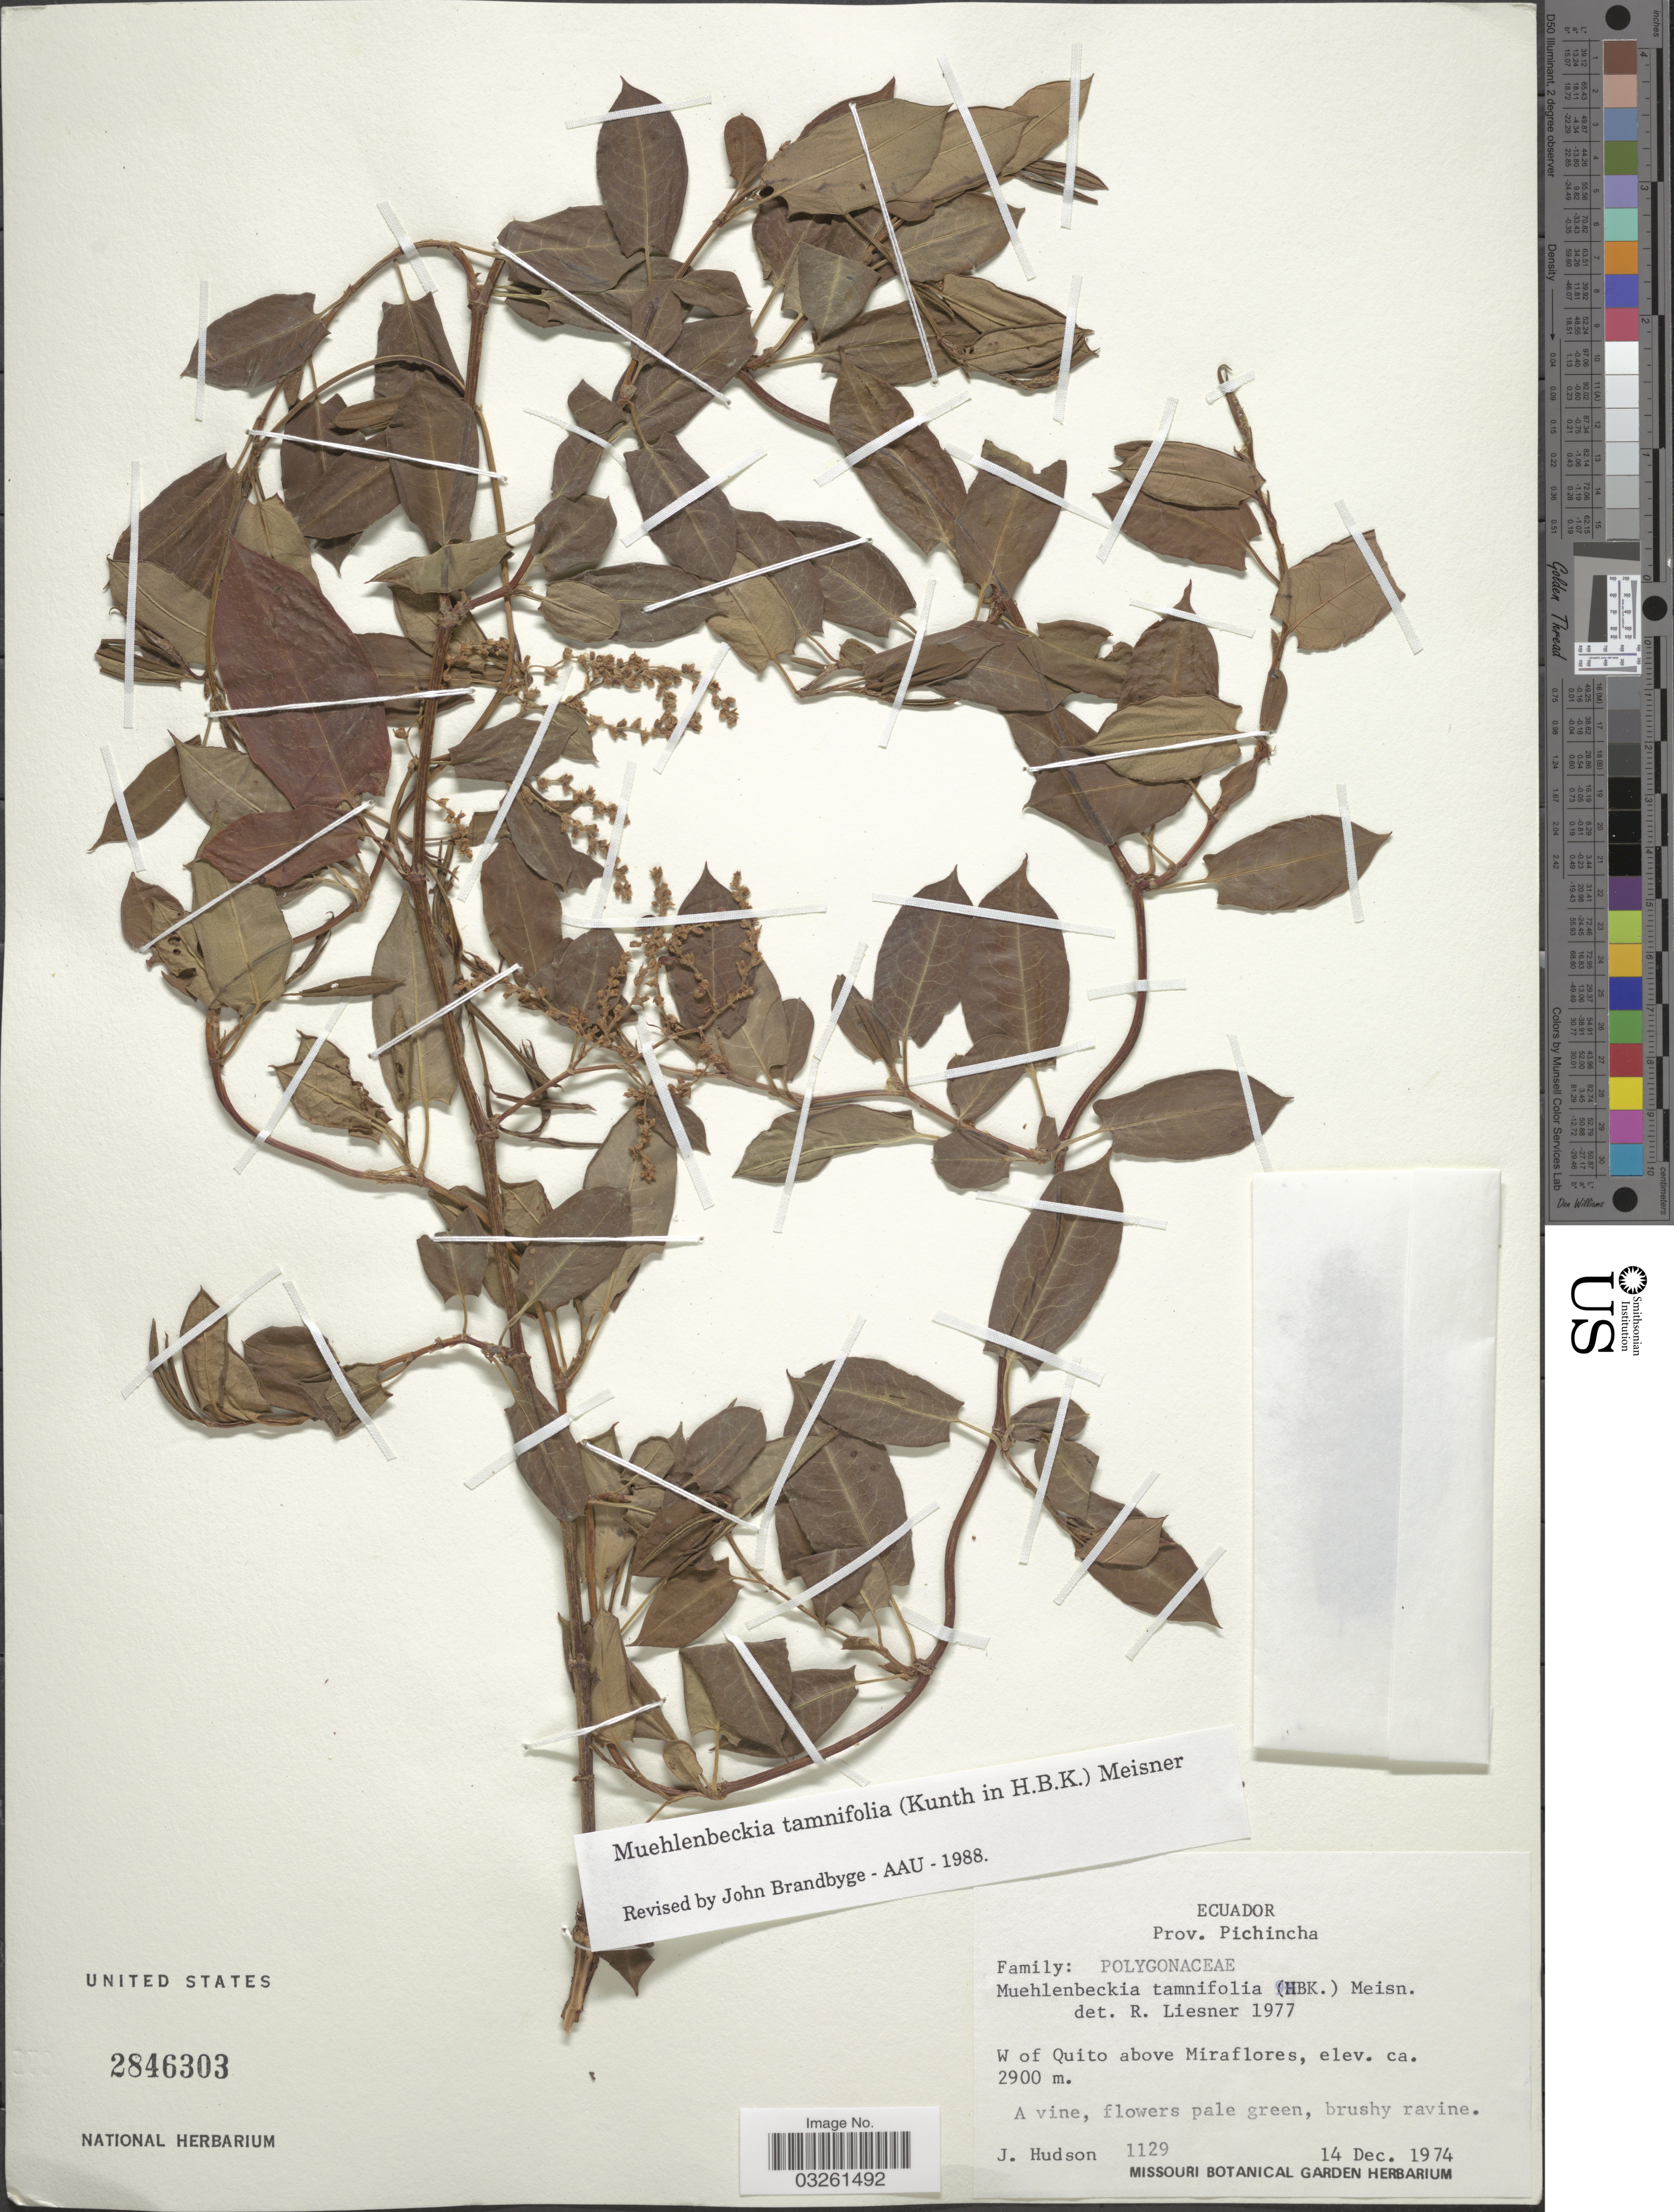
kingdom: Plantae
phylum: Tracheophyta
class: Magnoliopsida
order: Caryophyllales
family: Polygonaceae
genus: Muehlenbeckia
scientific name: Muehlenbeckia tamnifolia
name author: (Kunth) Meisn.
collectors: J. Hudson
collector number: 1129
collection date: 1974-12-14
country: Ecuador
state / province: Pichincha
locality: W of Quito above Miraflores.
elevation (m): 2900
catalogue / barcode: US 2846303